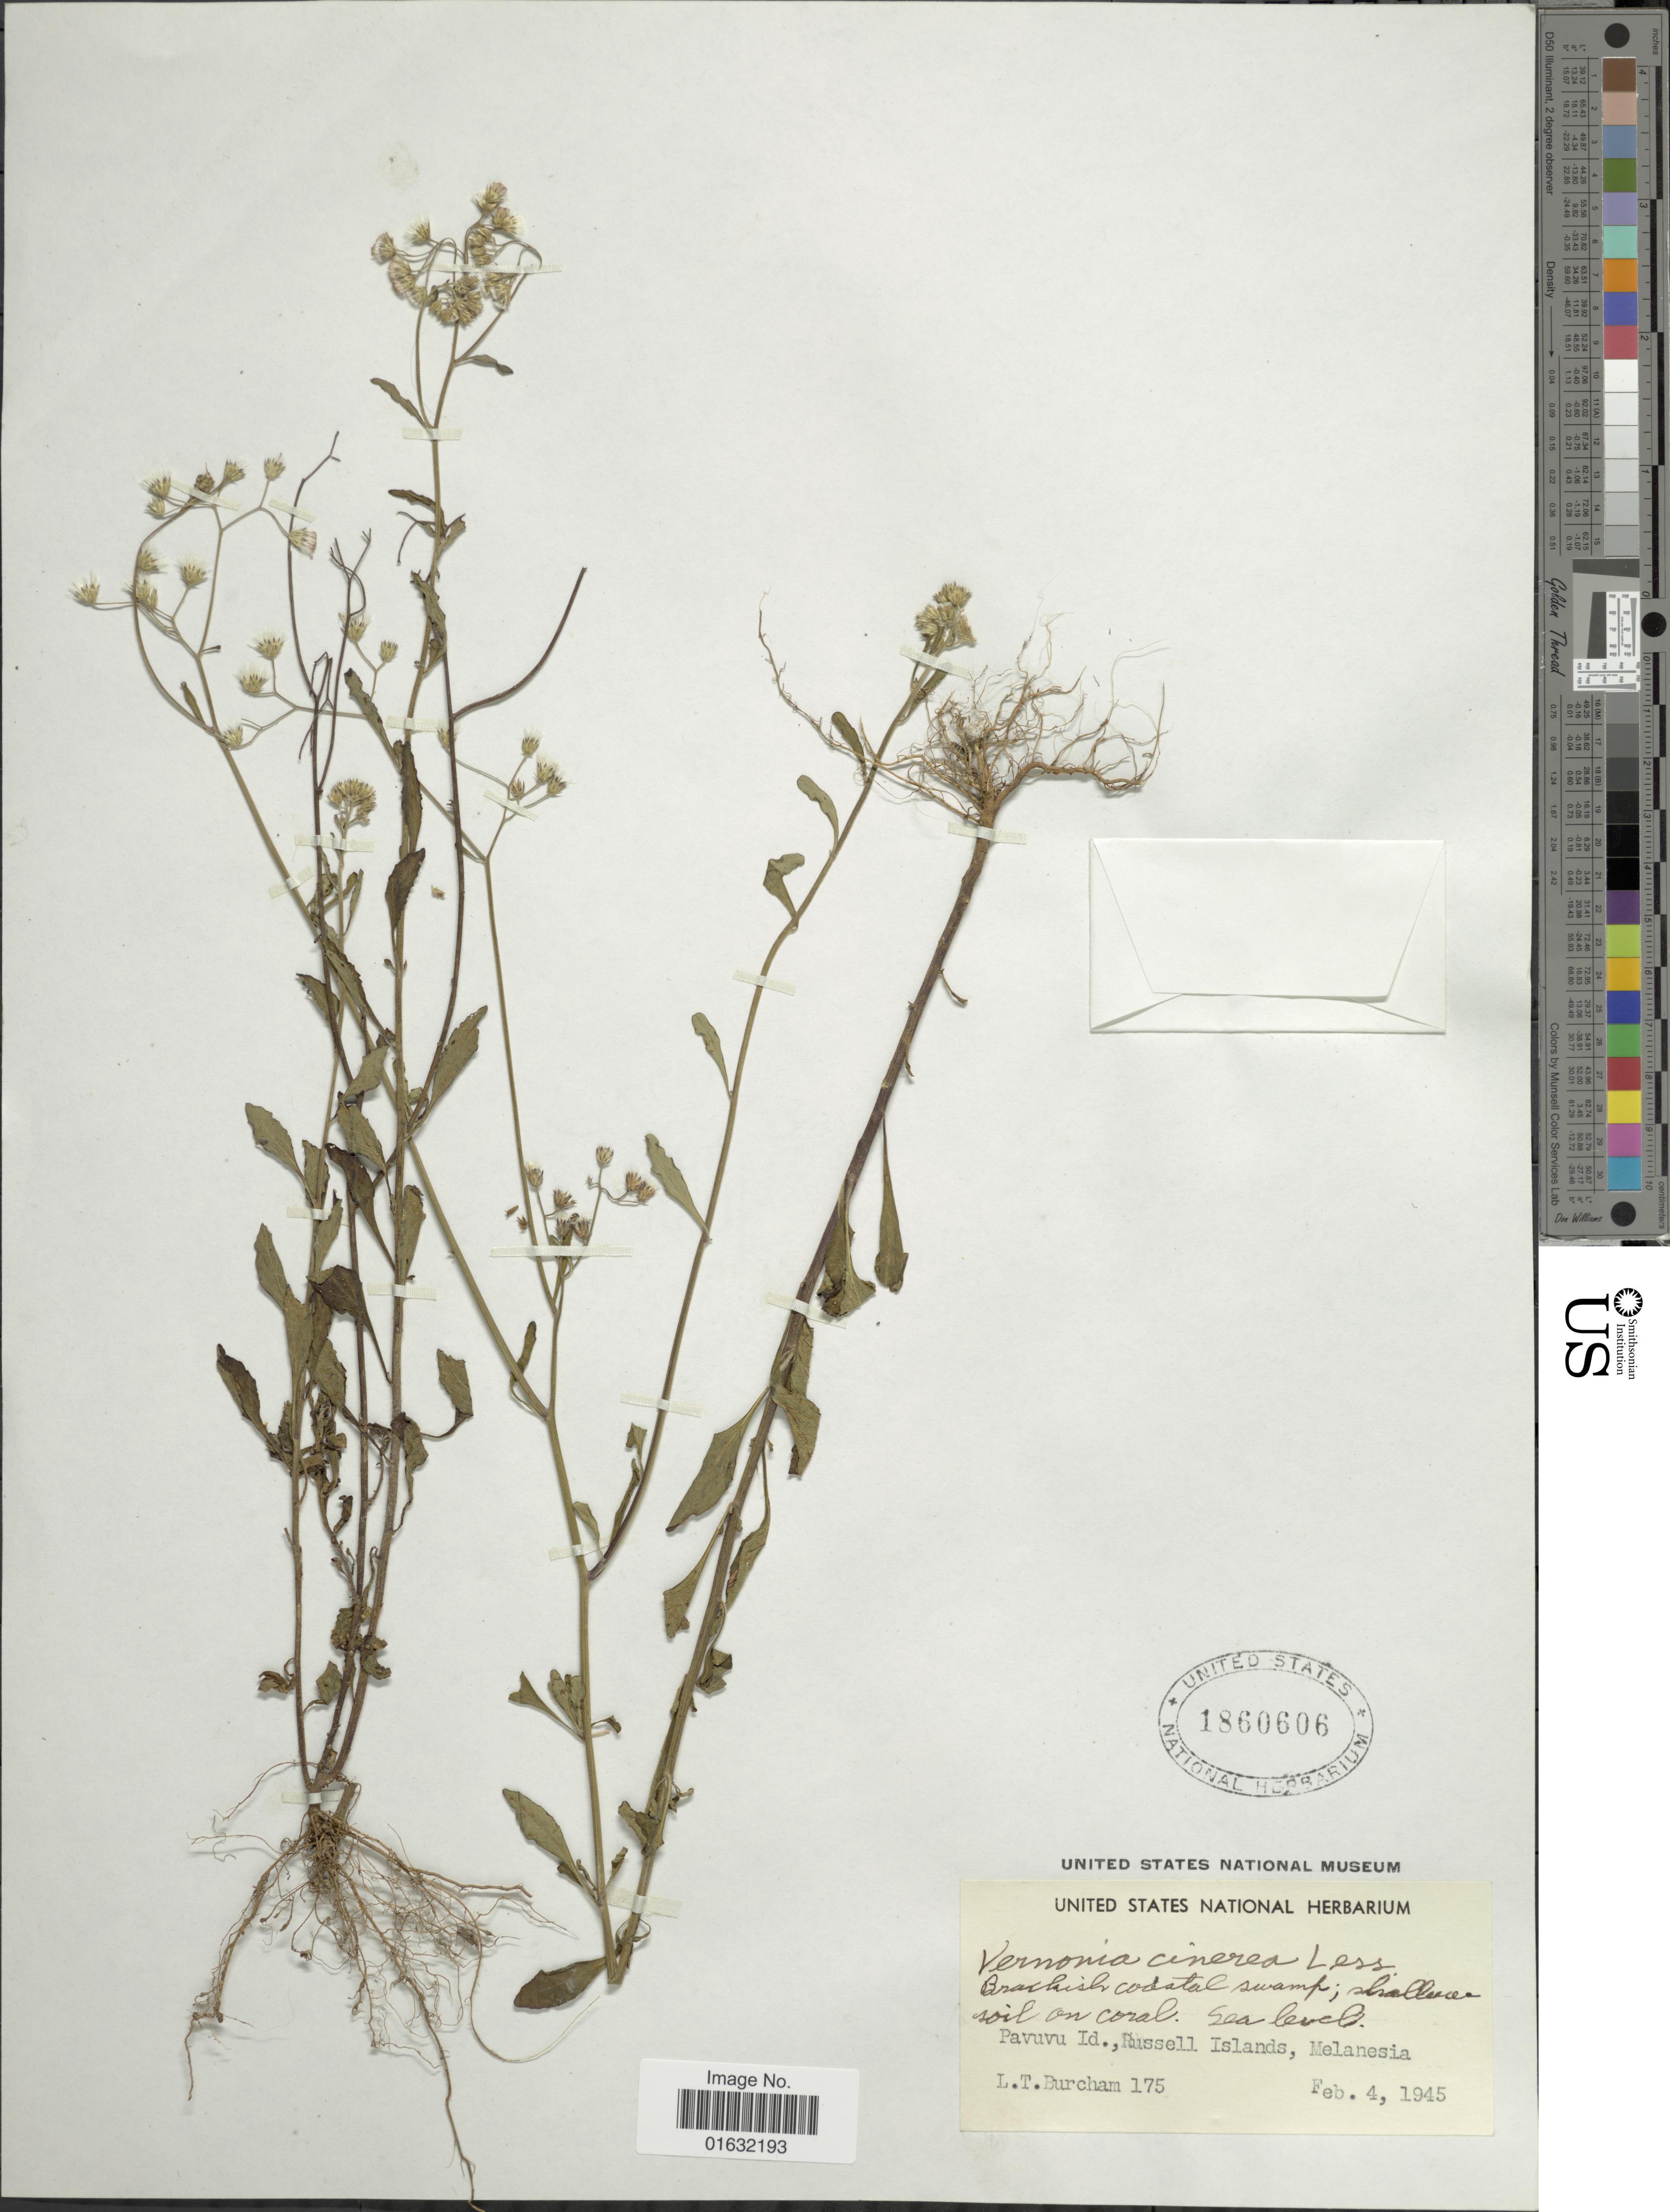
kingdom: Plantae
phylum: Tracheophyta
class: Magnoliopsida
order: Asterales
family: Asteraceae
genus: Cyanthillium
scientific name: Cyanthillium cinereum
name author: (L.) H. Rob.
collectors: L. Burcham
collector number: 175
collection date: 1945-02-04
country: Solomon Islands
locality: Pavuvu Id., Russel Island, Melansia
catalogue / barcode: US 1860606